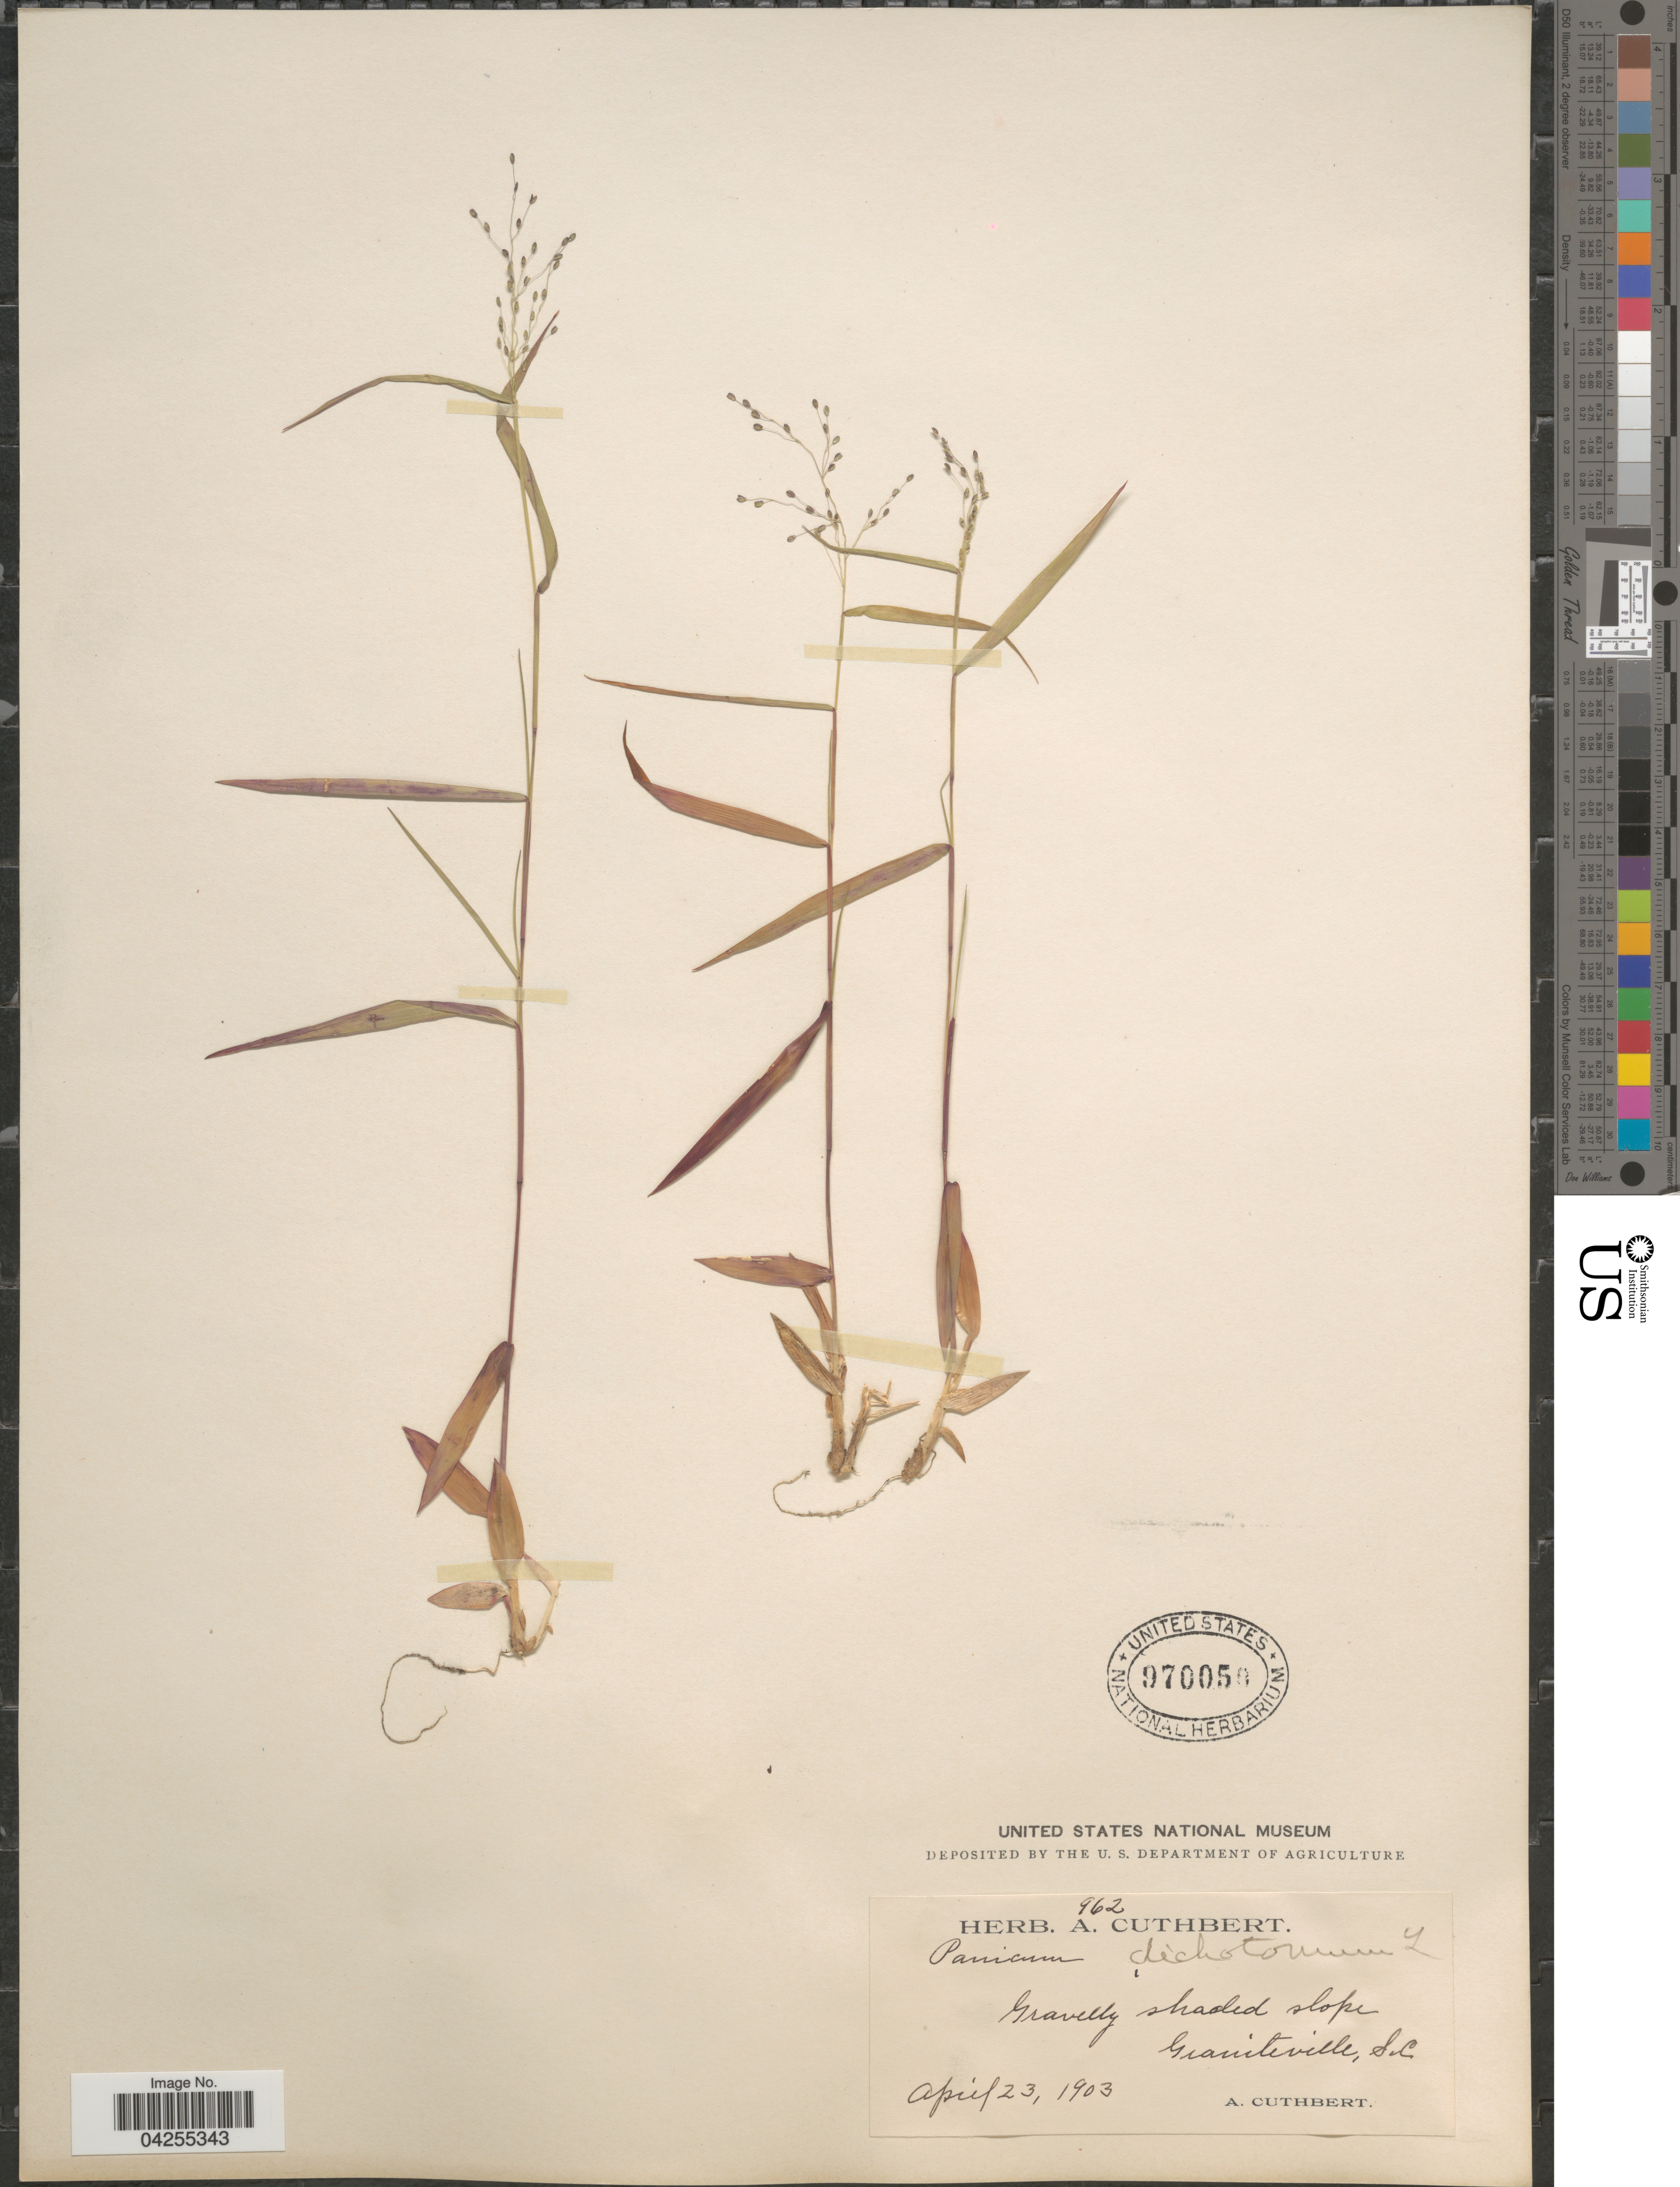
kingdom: Plantae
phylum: Tracheophyta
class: Liliopsida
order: Poales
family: Poaceae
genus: Dichanthelium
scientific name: Dichanthelium dichotomum var. dichotomum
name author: (L.) Gould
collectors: A. Cuthbert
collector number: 962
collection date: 1903-04-23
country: United States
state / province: South Carolina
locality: Gravelly shaded slope. Graniteville.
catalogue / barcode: US 970050